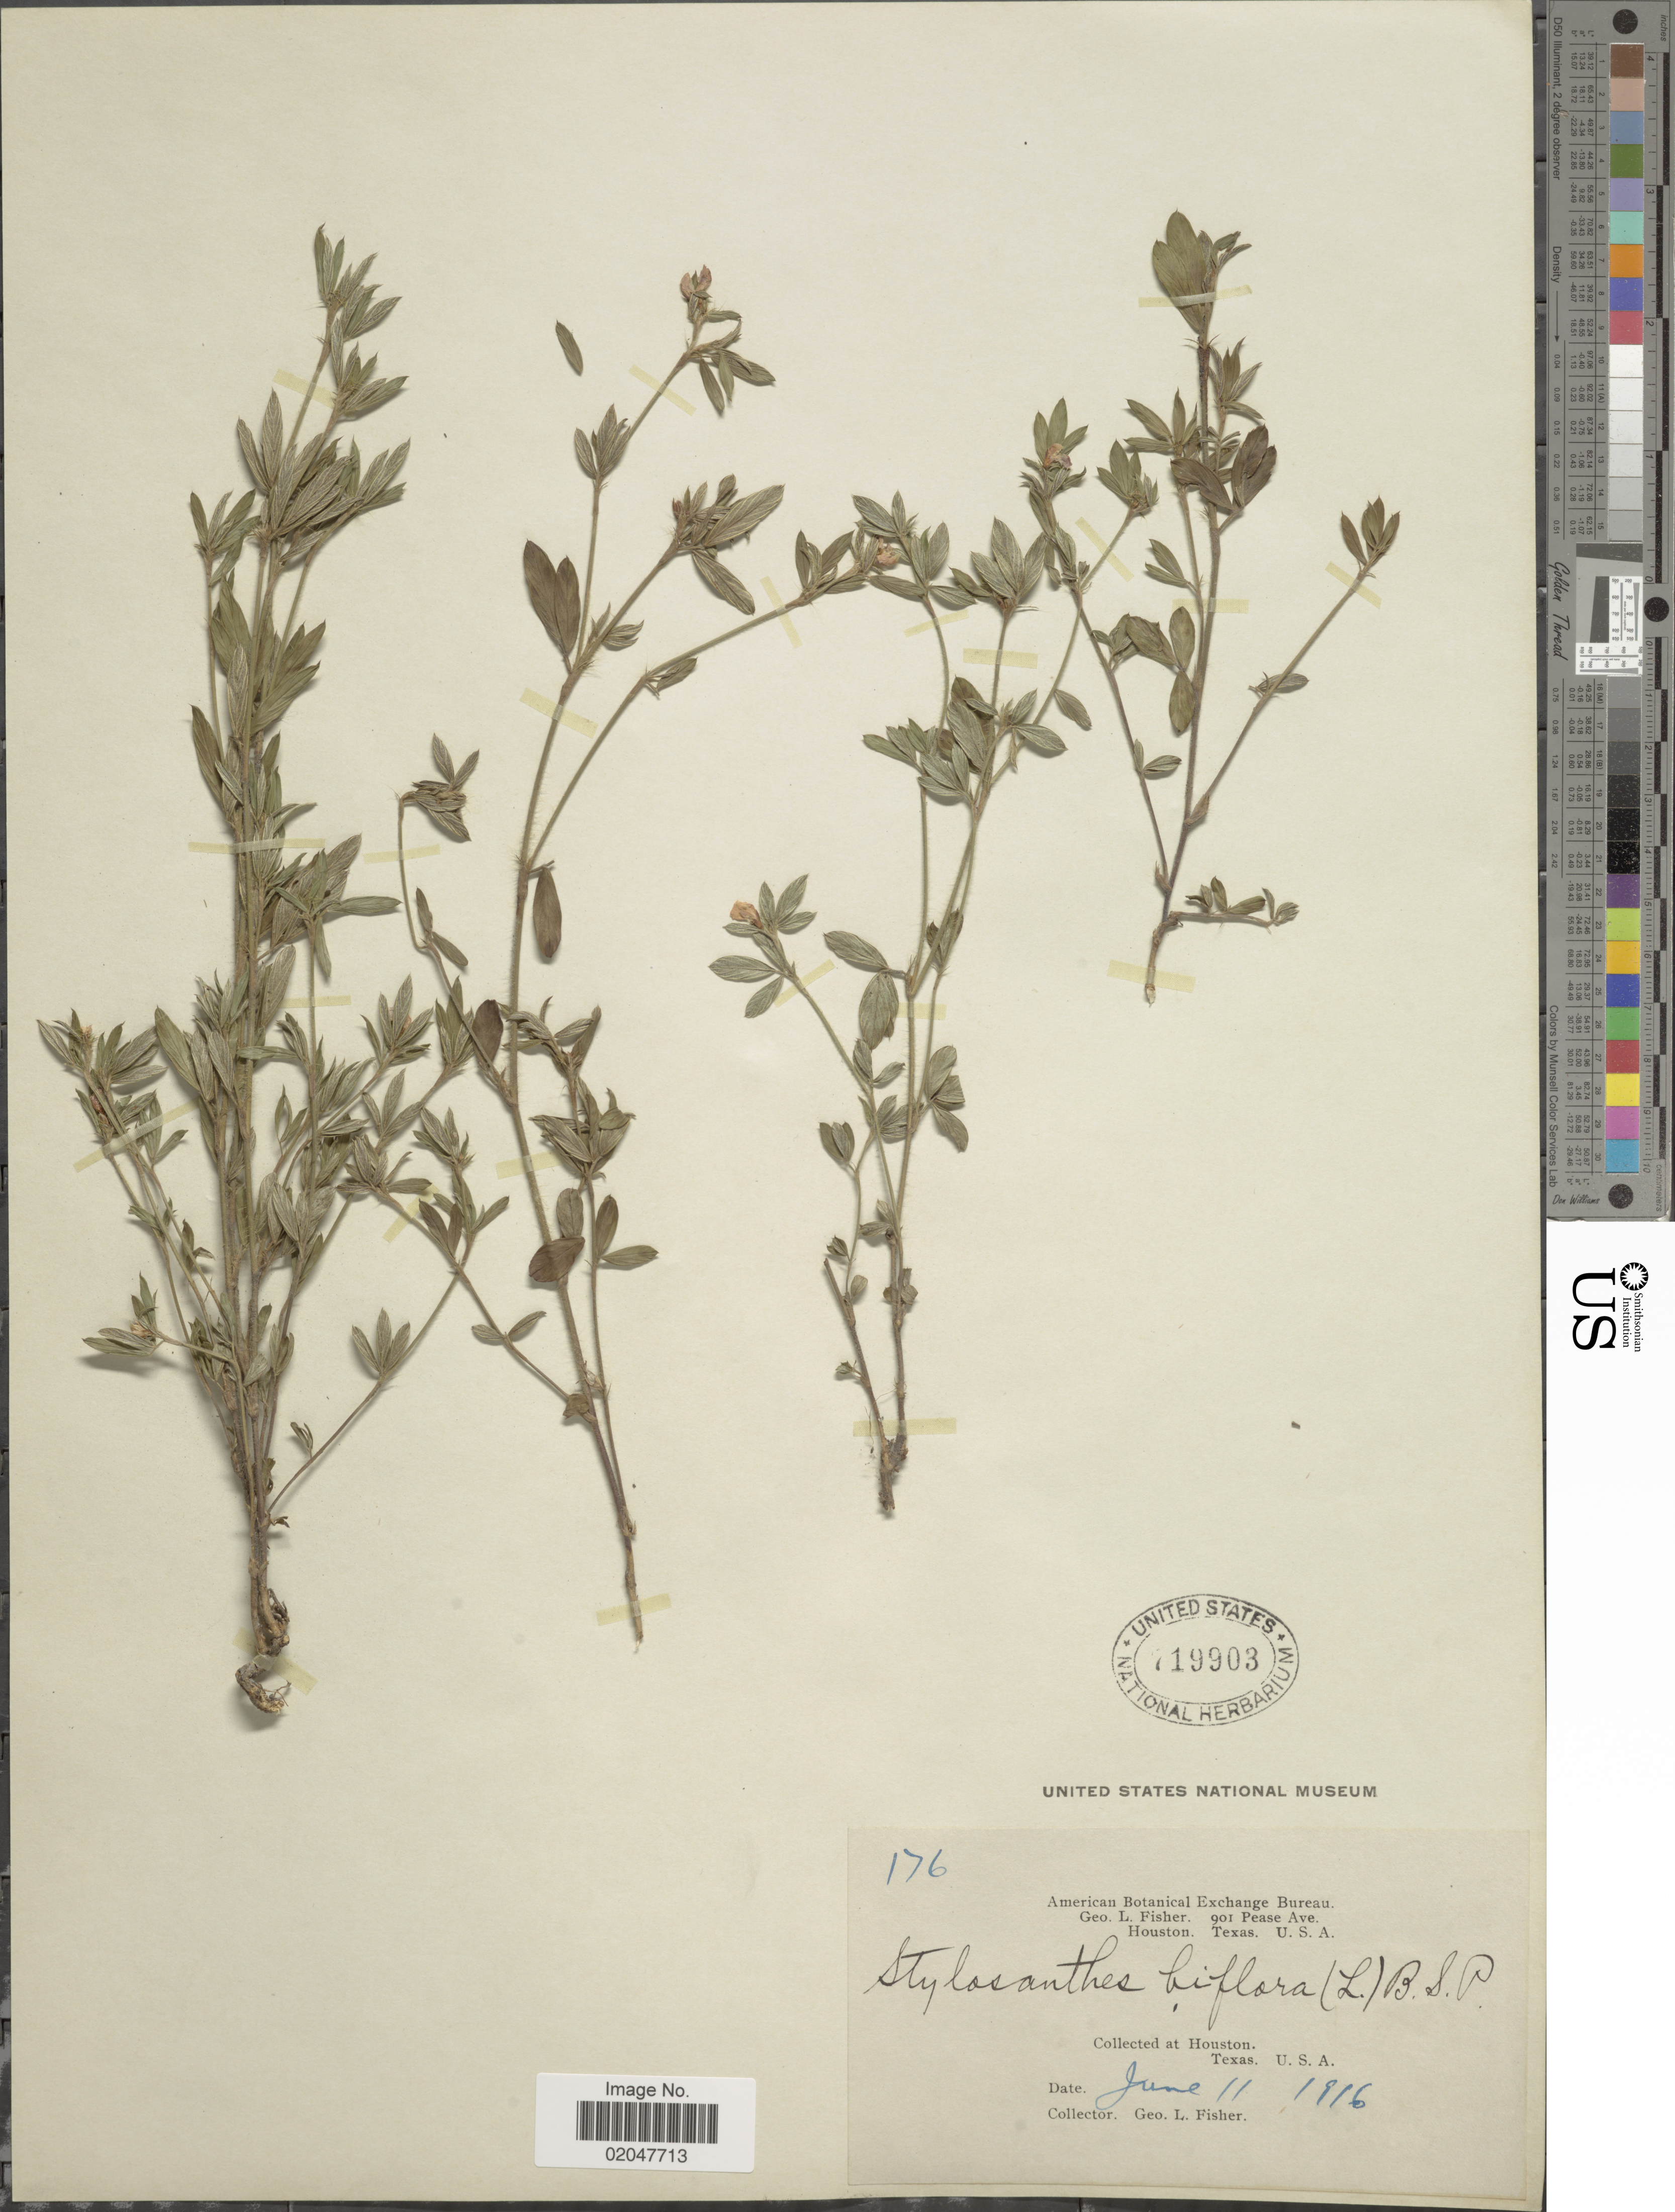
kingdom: Plantae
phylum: Tracheophyta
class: Magnoliopsida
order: Fabales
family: Fabaceae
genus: Stylosanthes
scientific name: Stylosanthes biflora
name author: (L.) Britton et al.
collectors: G. L. Fisher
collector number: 176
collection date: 1916-06-11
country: United States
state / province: Texas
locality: Houston, U.S.A.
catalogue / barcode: US 719903